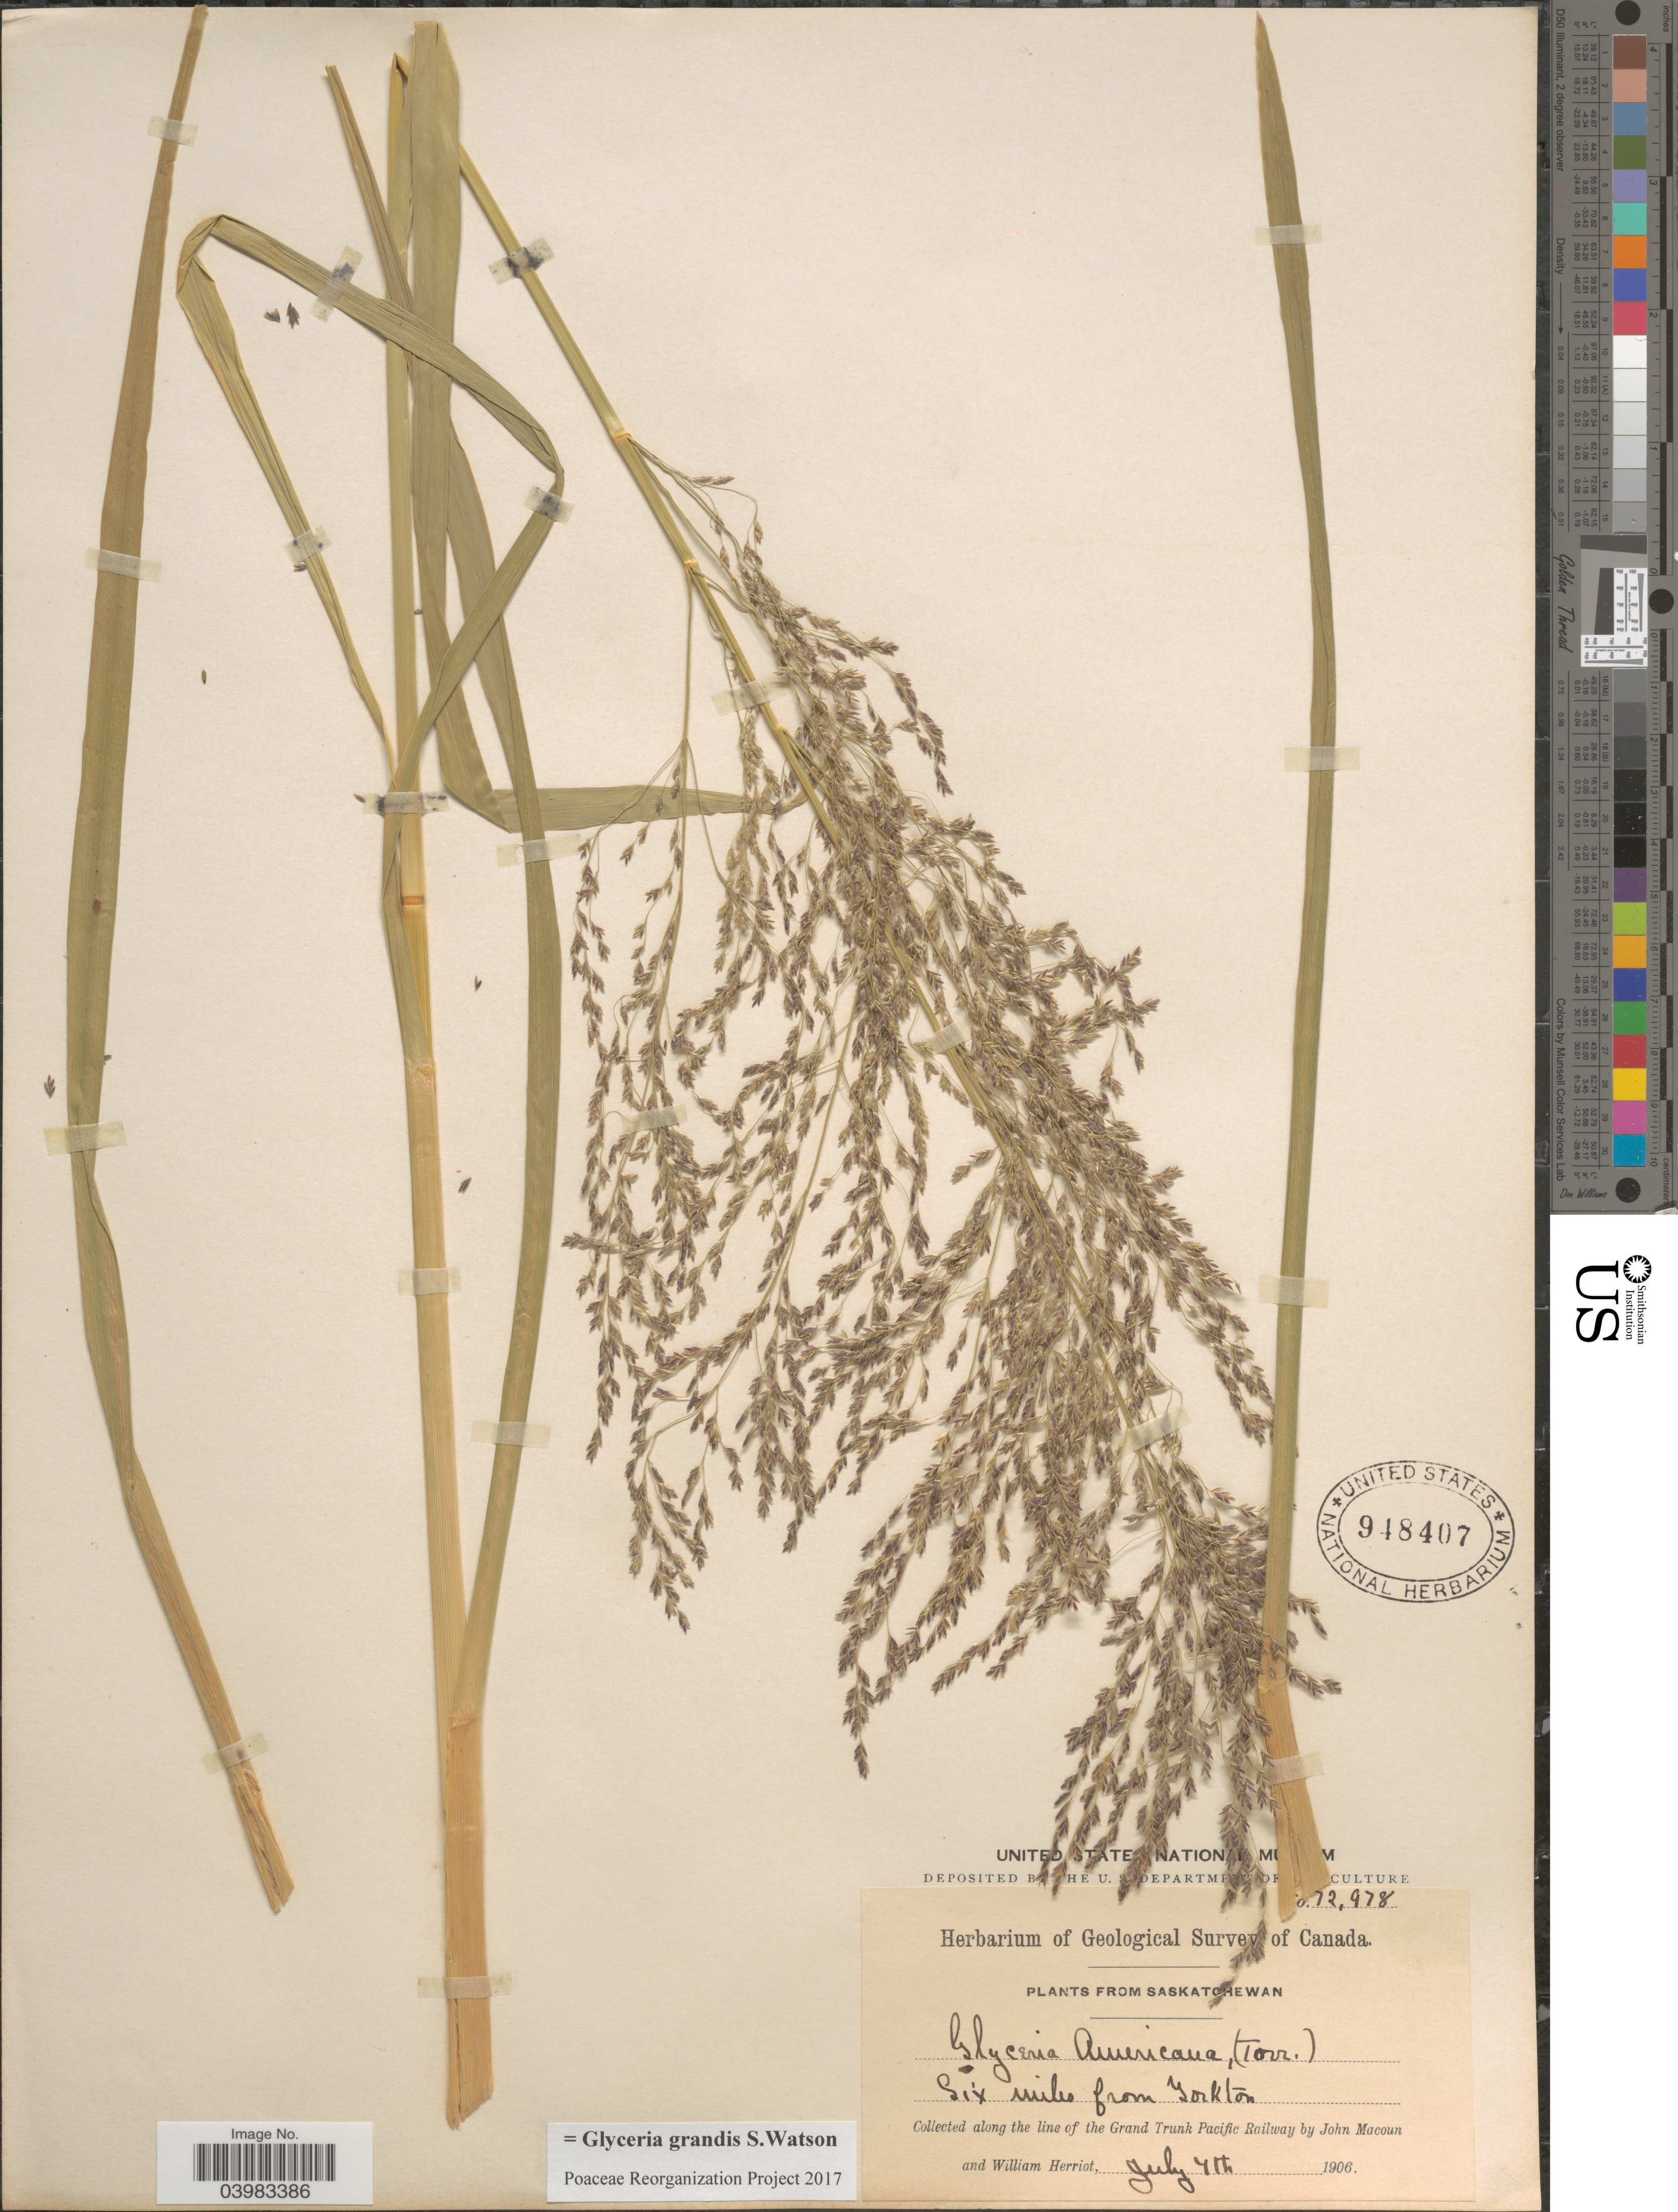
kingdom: Plantae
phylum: Tracheophyta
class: Liliopsida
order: Poales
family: Poaceae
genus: Glyceria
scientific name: Glyceria grandis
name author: S. Watson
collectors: J. Macoun & W. Herriot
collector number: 72978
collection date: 1906-07-04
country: Canada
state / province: Saskatchewan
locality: Six miles from Yorkton. Along the line of the Grand Trunk Pacific Railway.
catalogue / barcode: US 948407